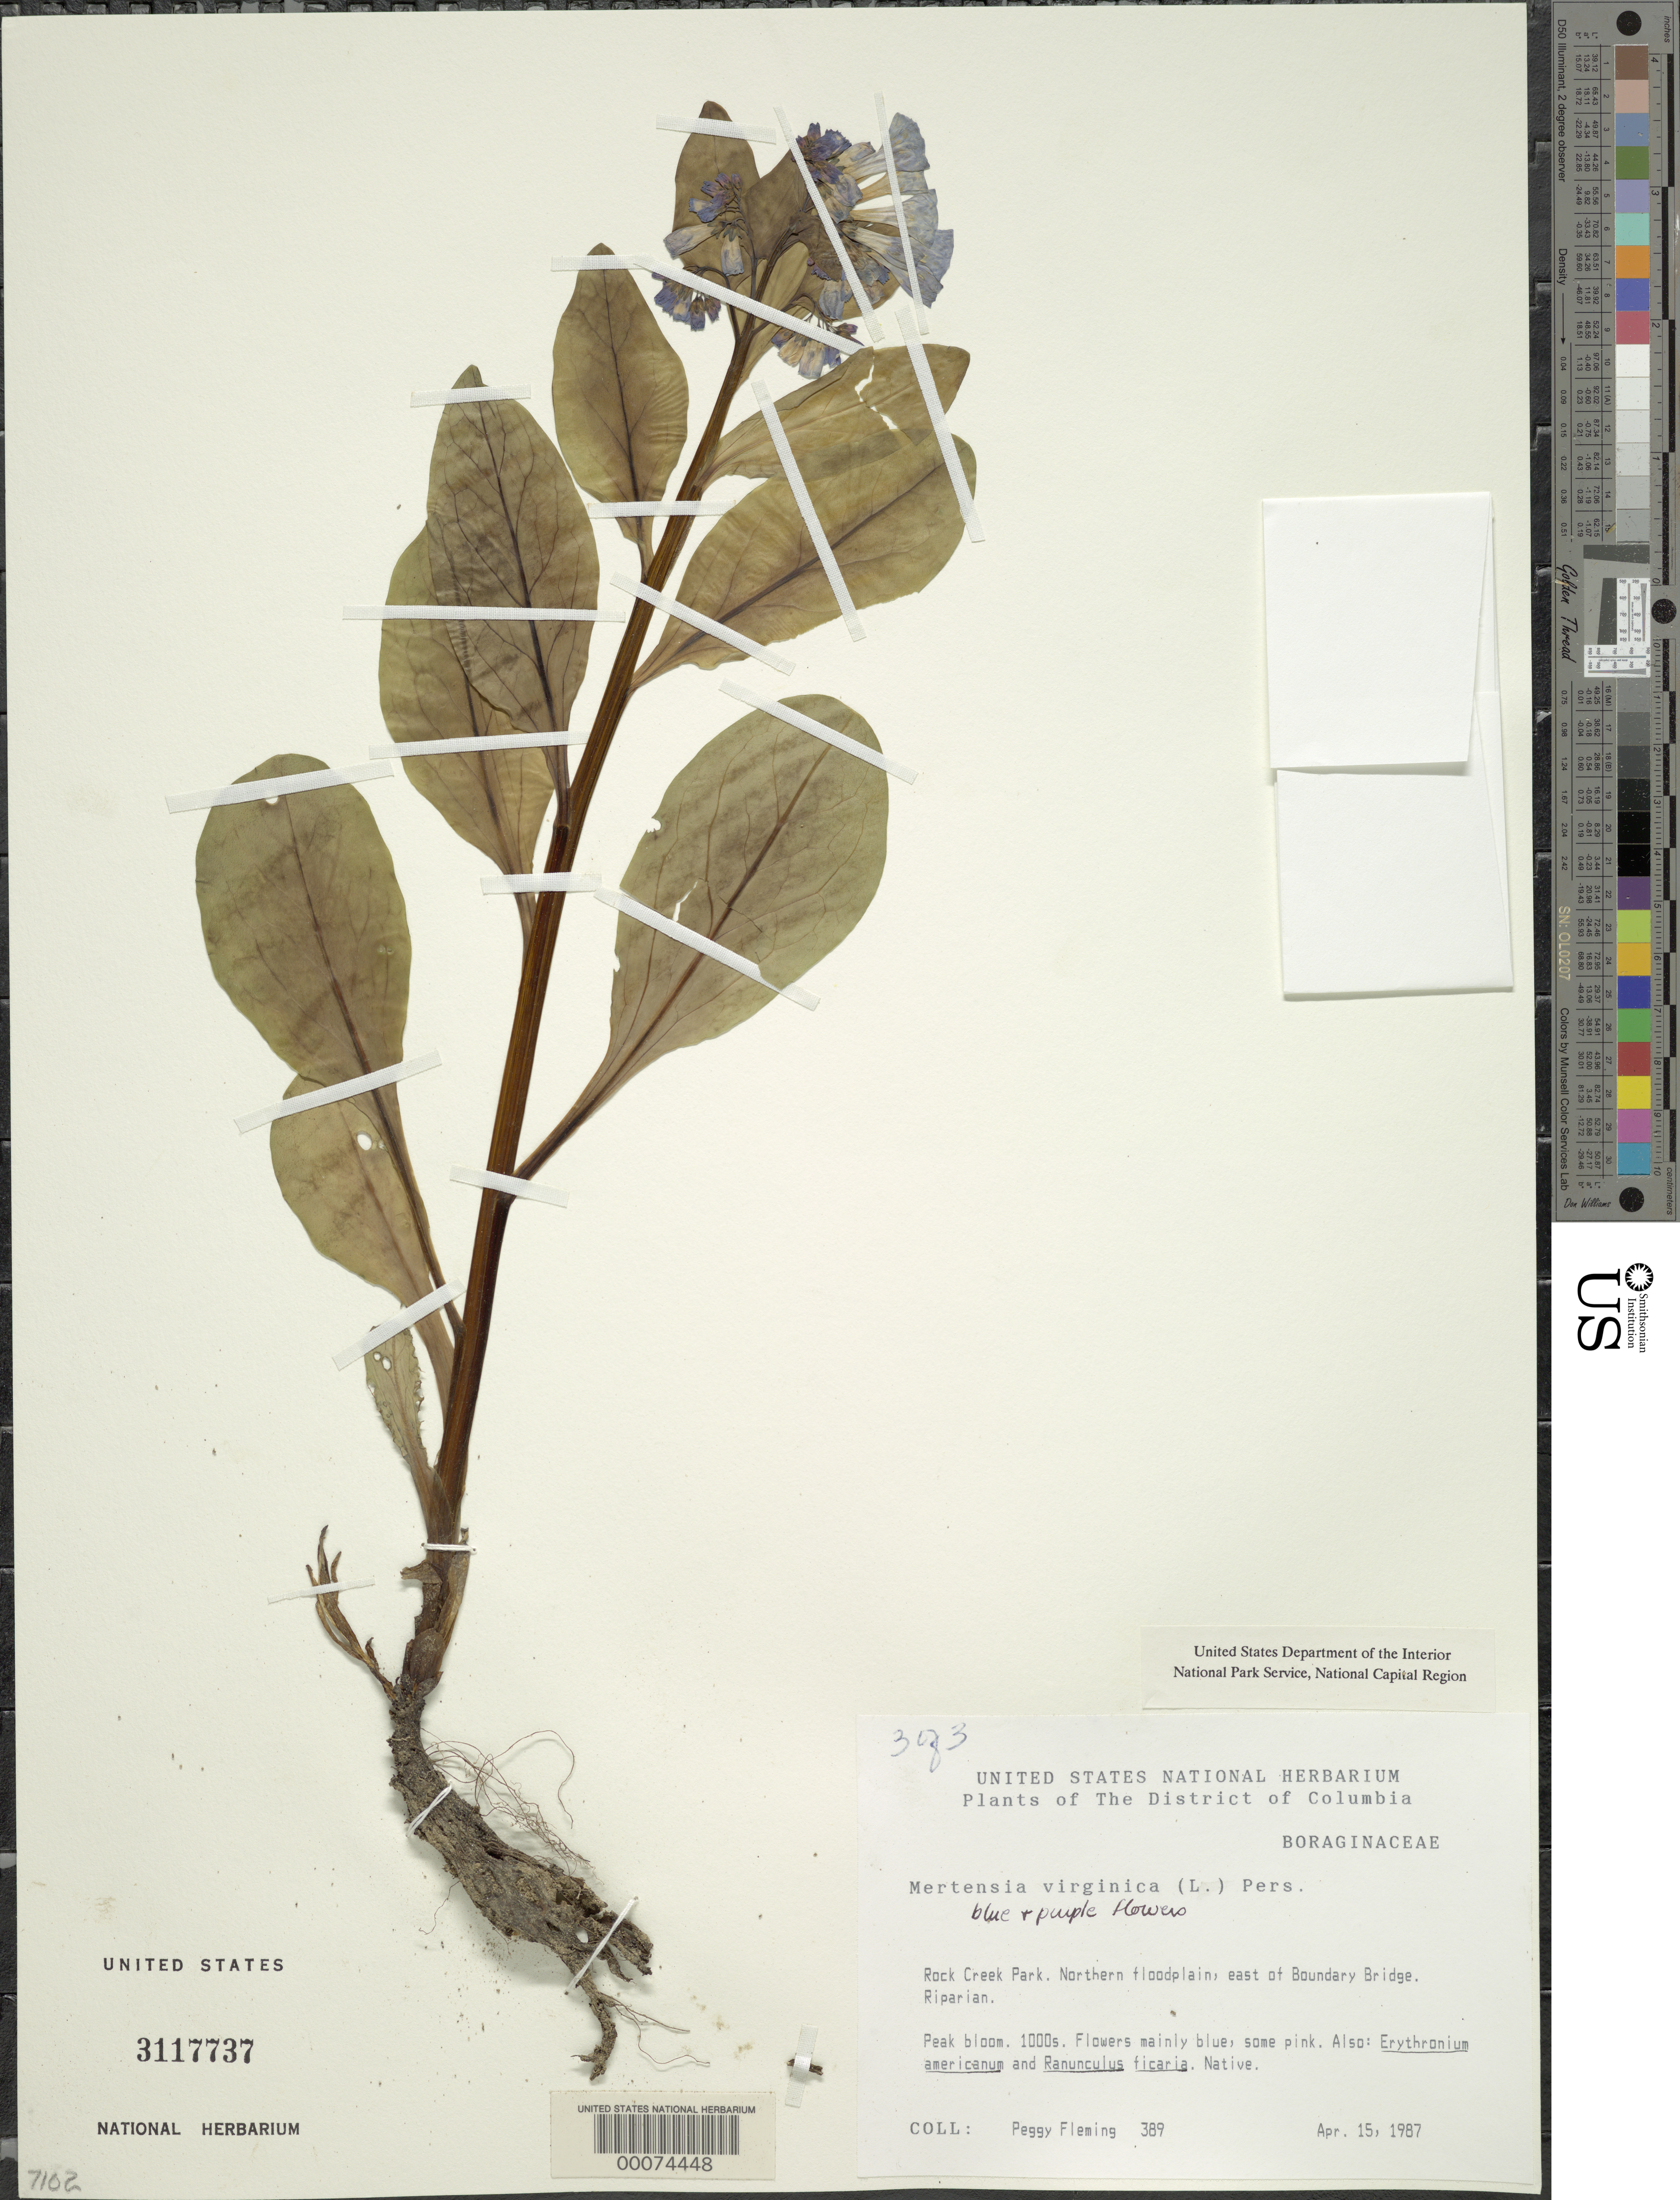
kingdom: Plantae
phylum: Tracheophyta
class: Magnoliopsida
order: Boraginales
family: Boraginaceae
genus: Mertensia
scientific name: Mertensia virginica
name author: (L.) Pers. ex Link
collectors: P. Fleming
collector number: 389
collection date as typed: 15 Apr 1987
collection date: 1987-04-15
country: United States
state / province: District of Columbia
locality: Rock Creek Park, northern floodplain at Boundary Bridge Rock Creek Park & vicinity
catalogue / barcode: US 3117737